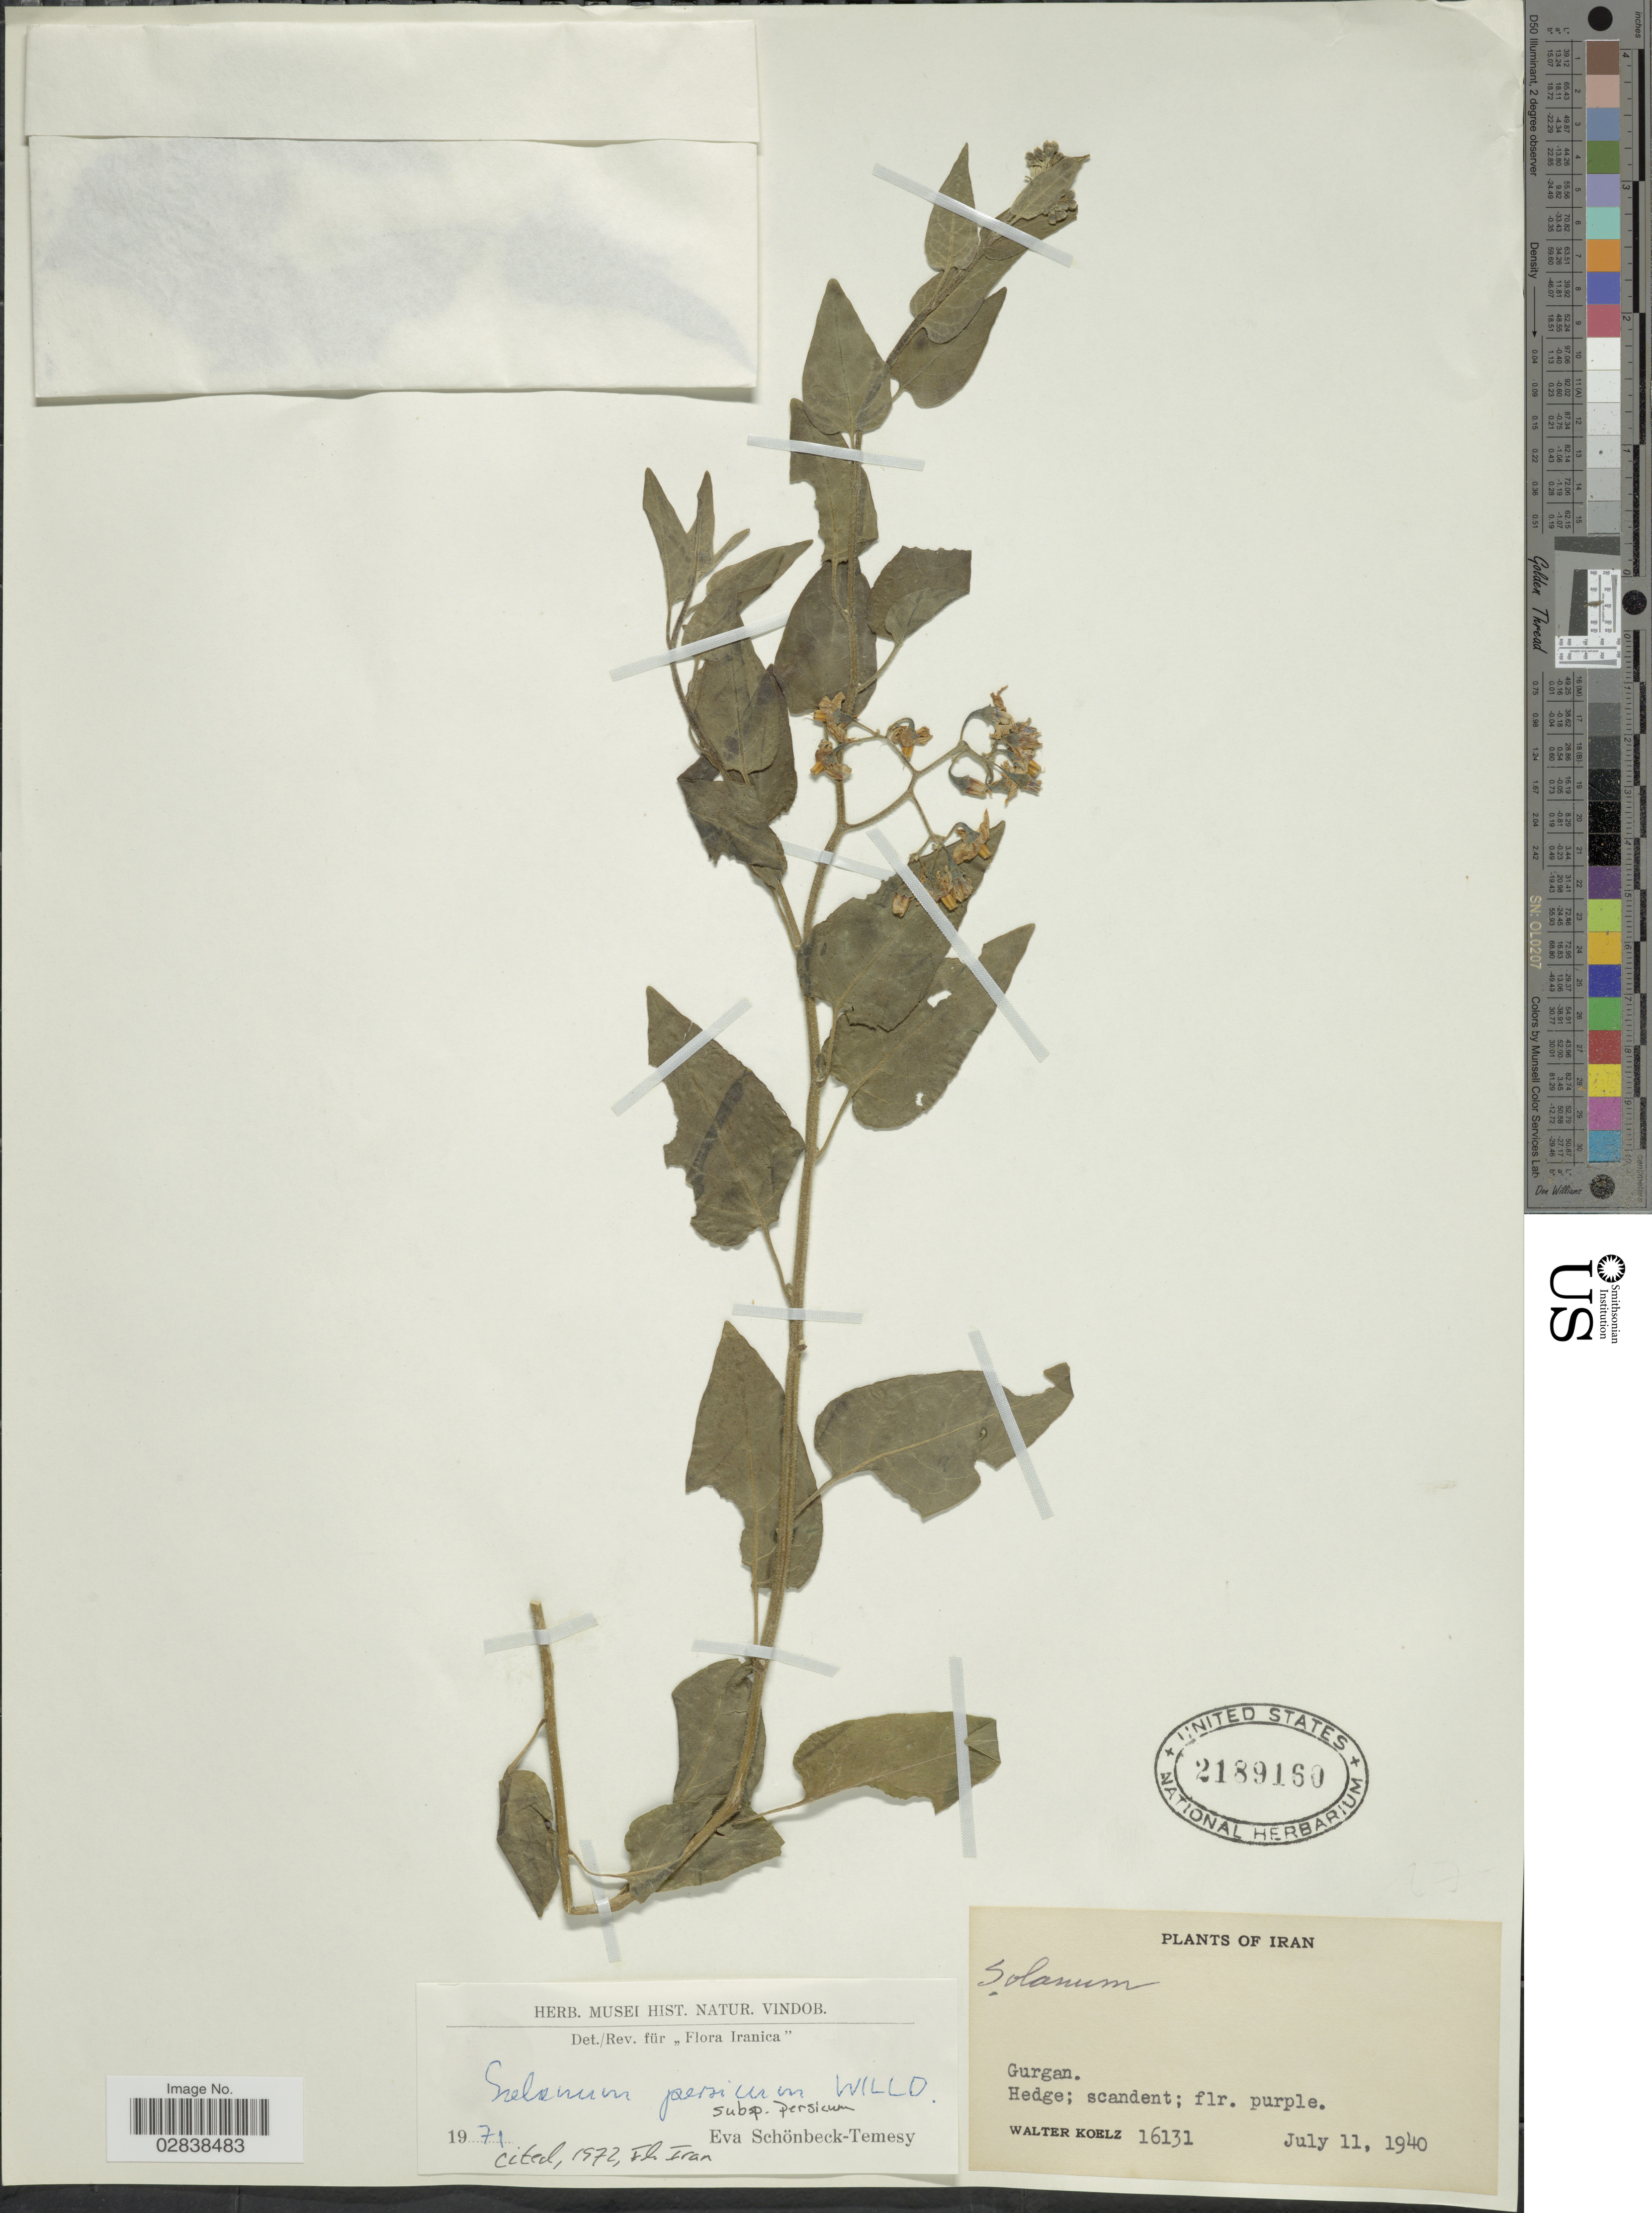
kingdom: Plantae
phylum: Tracheophyta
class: Magnoliopsida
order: Solanales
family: Solanaceae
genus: Solanum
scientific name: Solanum dulcamara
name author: L.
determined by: Knapp, S. D.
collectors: W. N. Koelz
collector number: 16131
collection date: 1940-07-11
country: Iran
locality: Gurgan.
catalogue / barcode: US 2189160